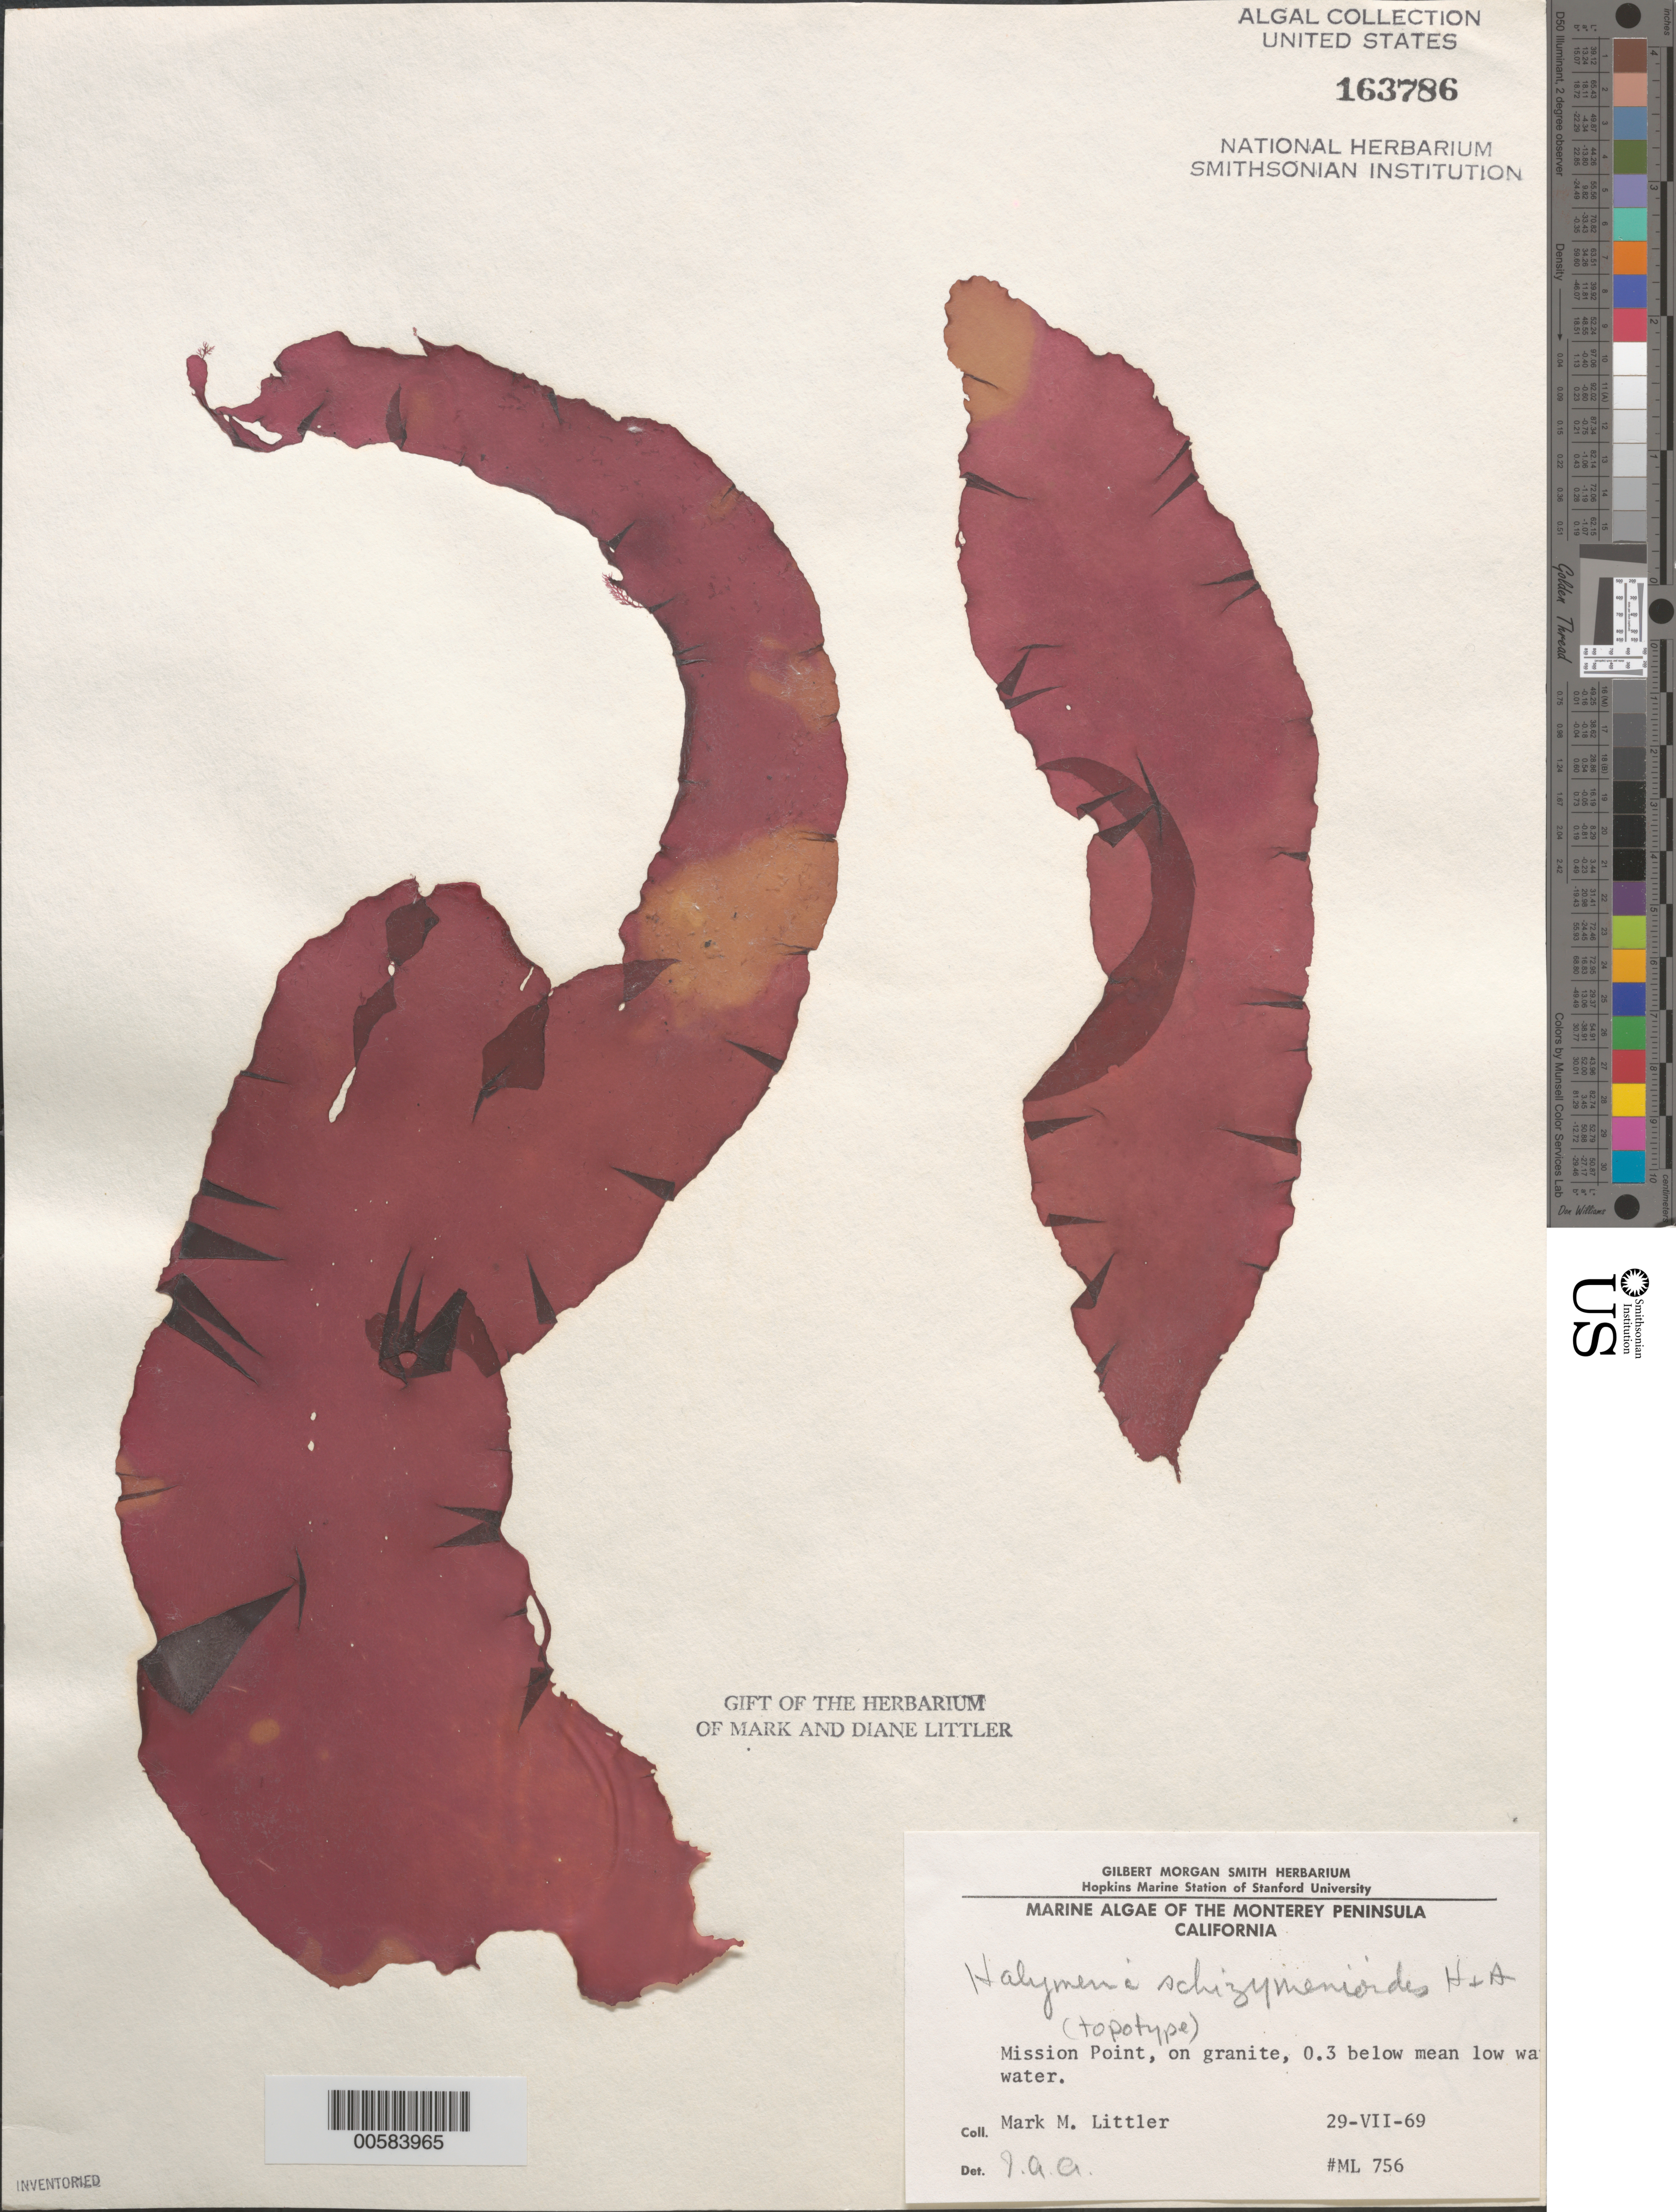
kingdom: Plantae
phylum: Rhodophyta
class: Florideophyceae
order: Halymeniales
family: Halymeniaceae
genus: Halymenia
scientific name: Halymenia schizymenioides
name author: Hollenb. & I.A. Abbott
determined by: Abbott, Isabella A.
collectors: M. M. Littler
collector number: ML 756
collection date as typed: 29 Jul 1969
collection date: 1969-07-29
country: United States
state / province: California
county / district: Monterey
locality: Mission Point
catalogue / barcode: US 163786